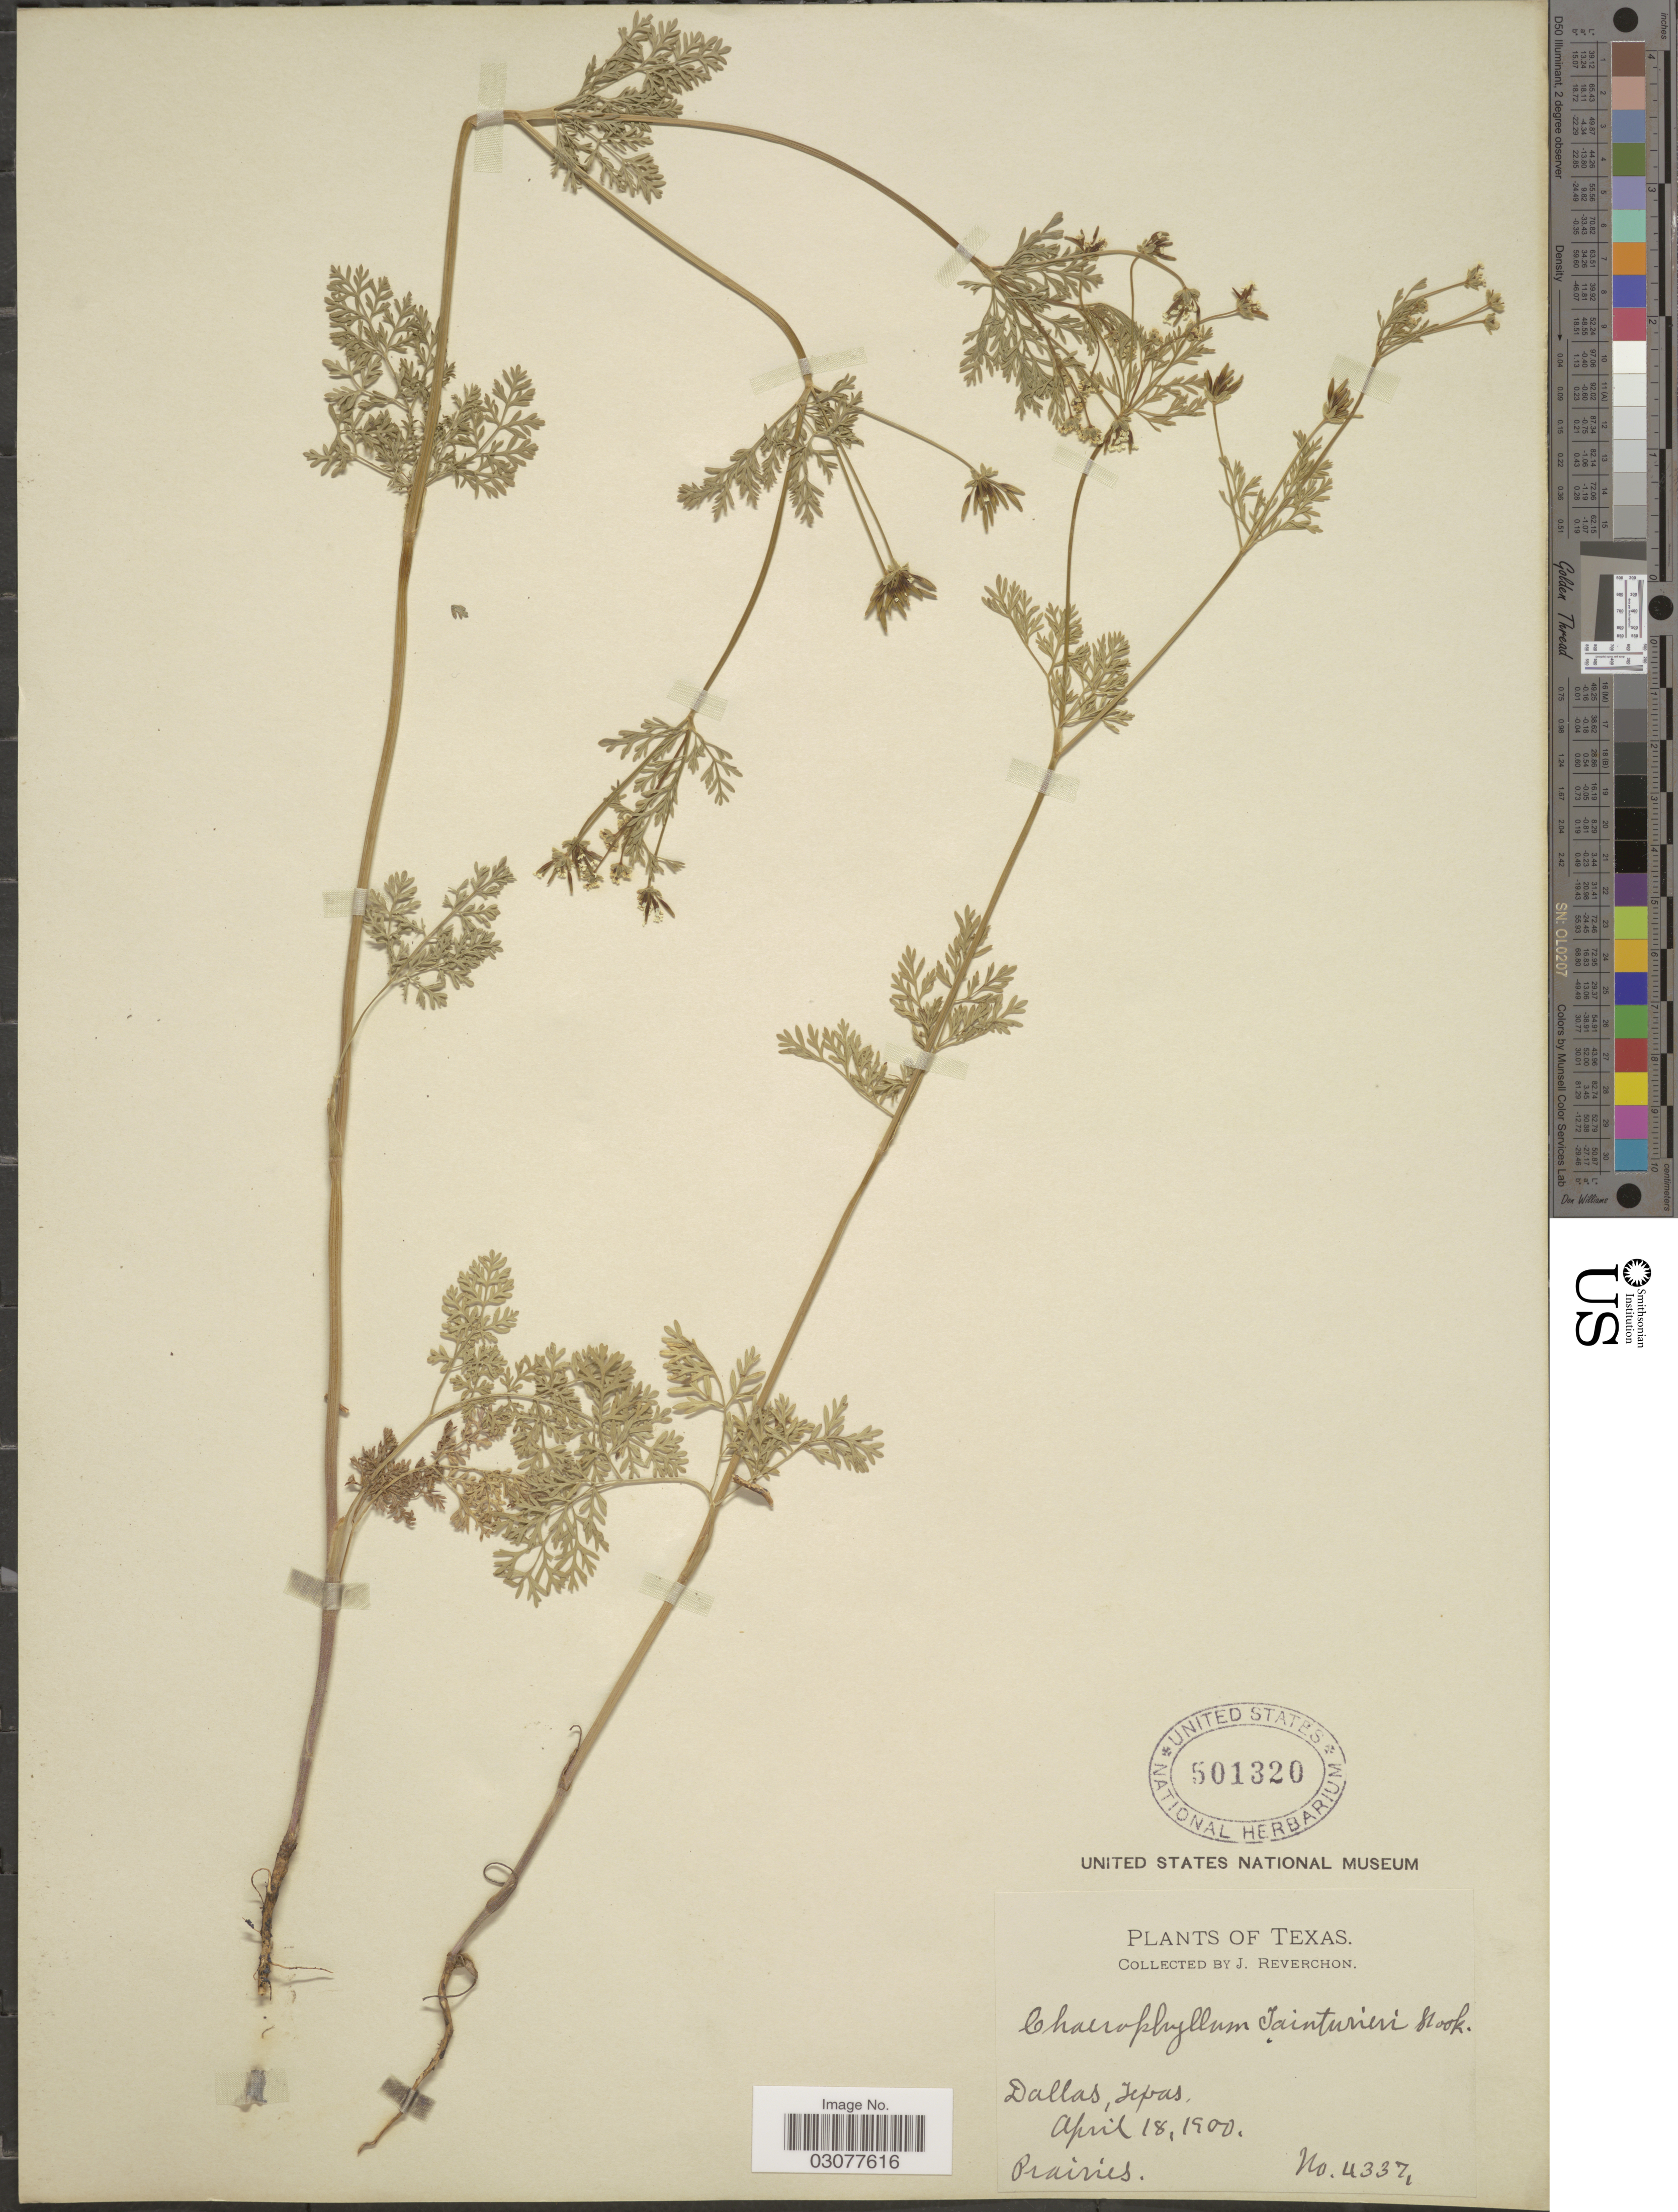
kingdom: Plantae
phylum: Tracheophyta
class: Magnoliopsida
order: Apiales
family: Apiaceae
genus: Chaerophyllum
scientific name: Chaerophyllum texanum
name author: J.M. Coult. & Rose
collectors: J. Reverchon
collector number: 4337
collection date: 1900-04-18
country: United States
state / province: Texas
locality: Dallas.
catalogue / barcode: US 501320